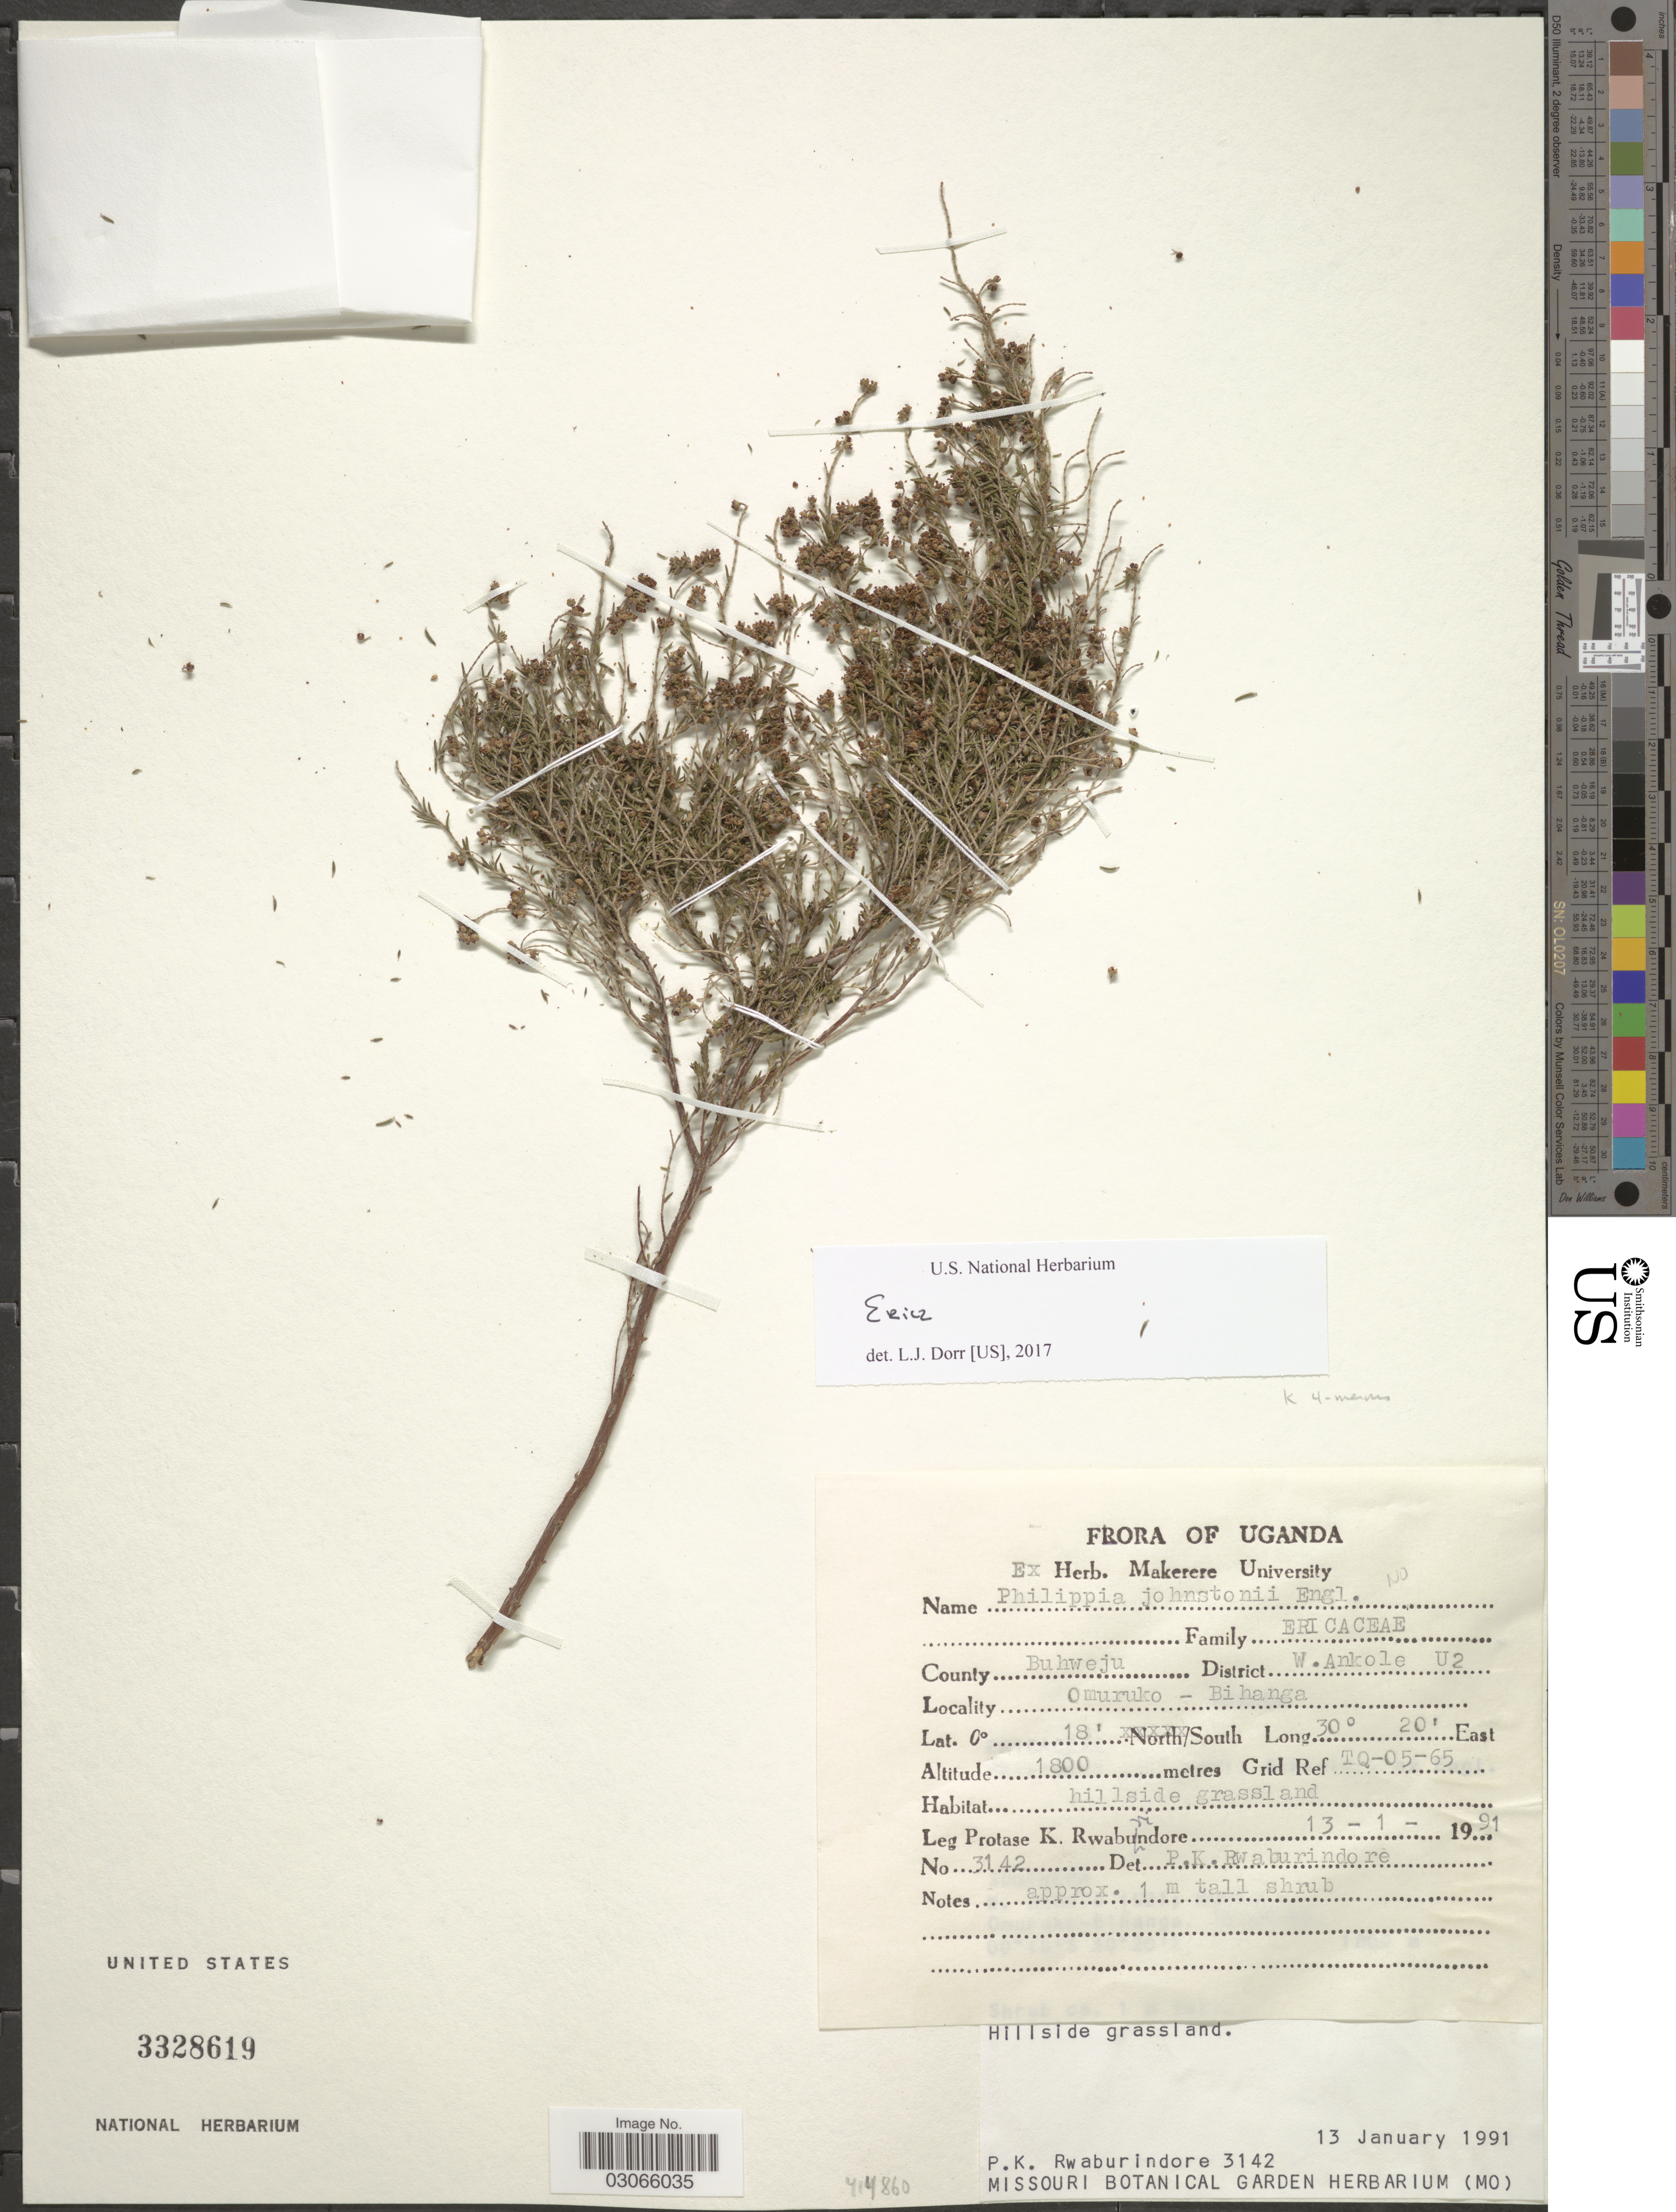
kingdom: Plantae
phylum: Tracheophyta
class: Magnoliopsida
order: Ericales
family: Ericaceae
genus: Erica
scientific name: Erica sp.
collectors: P. Rwaburindore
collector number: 3142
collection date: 1991-01-13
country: Uganda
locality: County Buhweju, District W. Ankole U2, Omuruko-Bihanga.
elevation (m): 1800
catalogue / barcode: US 3328619